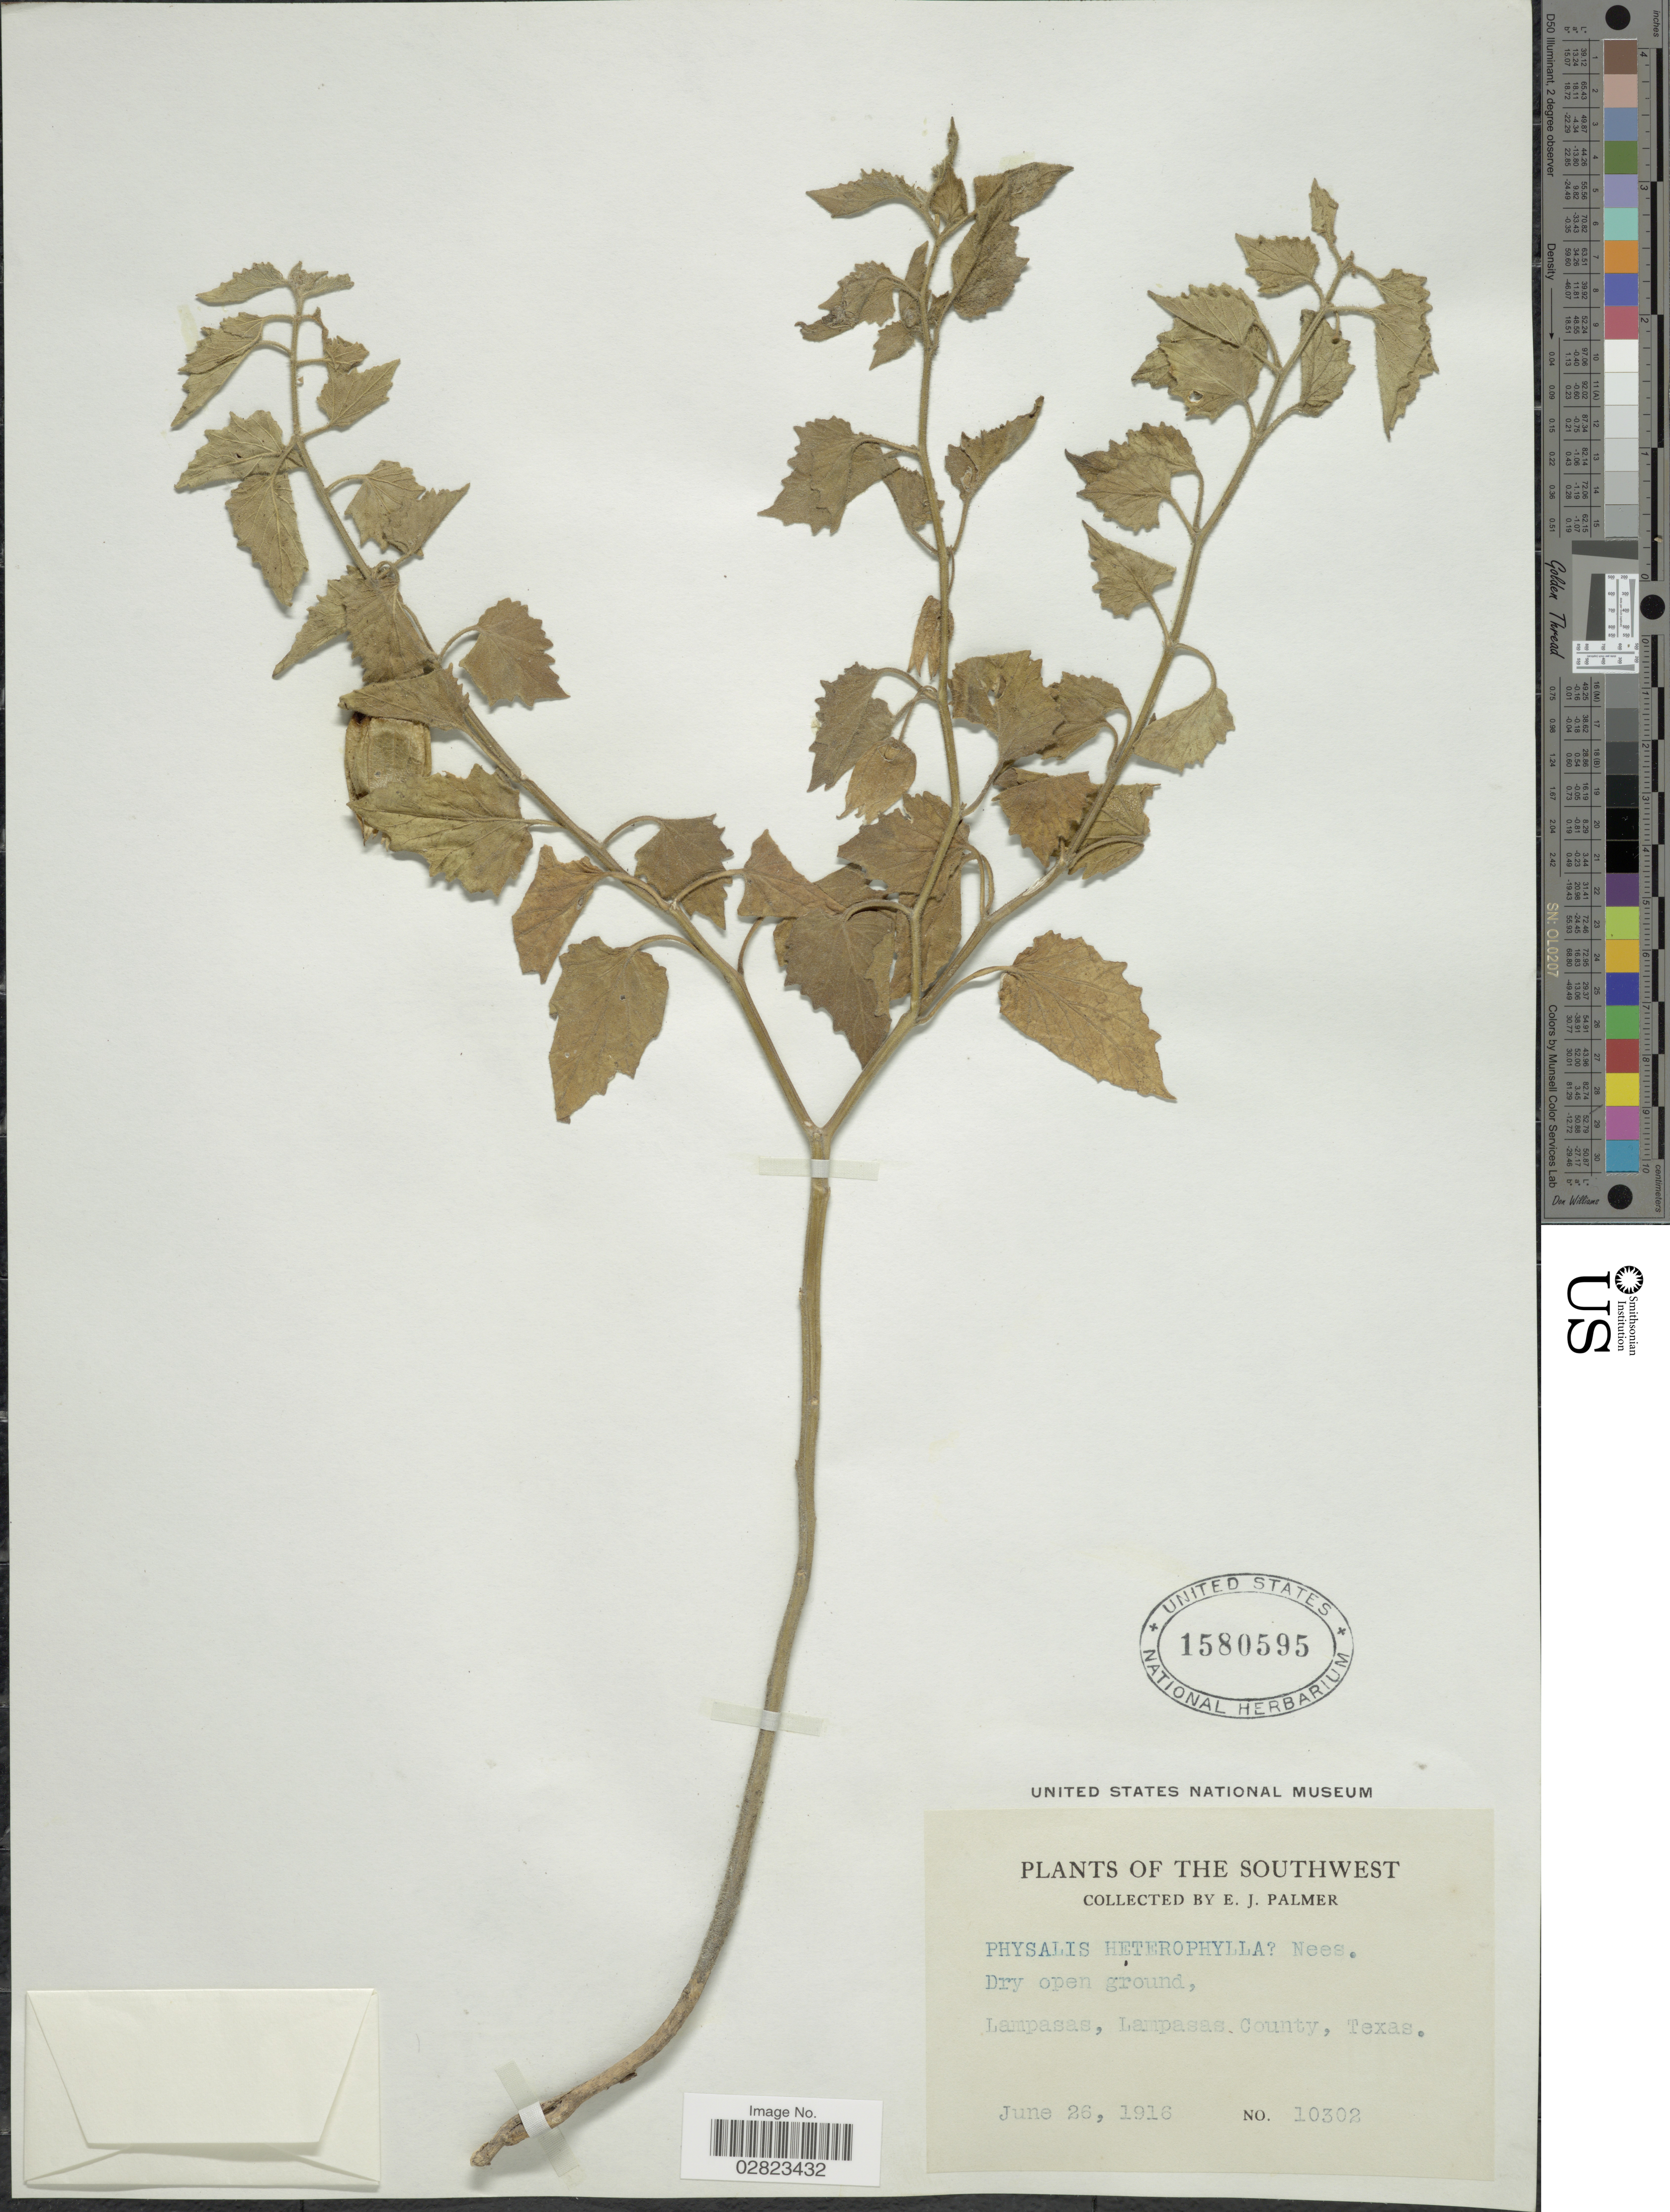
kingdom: Plantae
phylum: Tracheophyta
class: Magnoliopsida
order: Solanales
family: Solanaceae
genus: Physalis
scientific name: Physalis heterophylla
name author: Nees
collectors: E. J. Palmer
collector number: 10302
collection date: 1916-06-26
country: United States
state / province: Texas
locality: The Southwest. Lampasas, Lampasas County.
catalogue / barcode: US 1580595